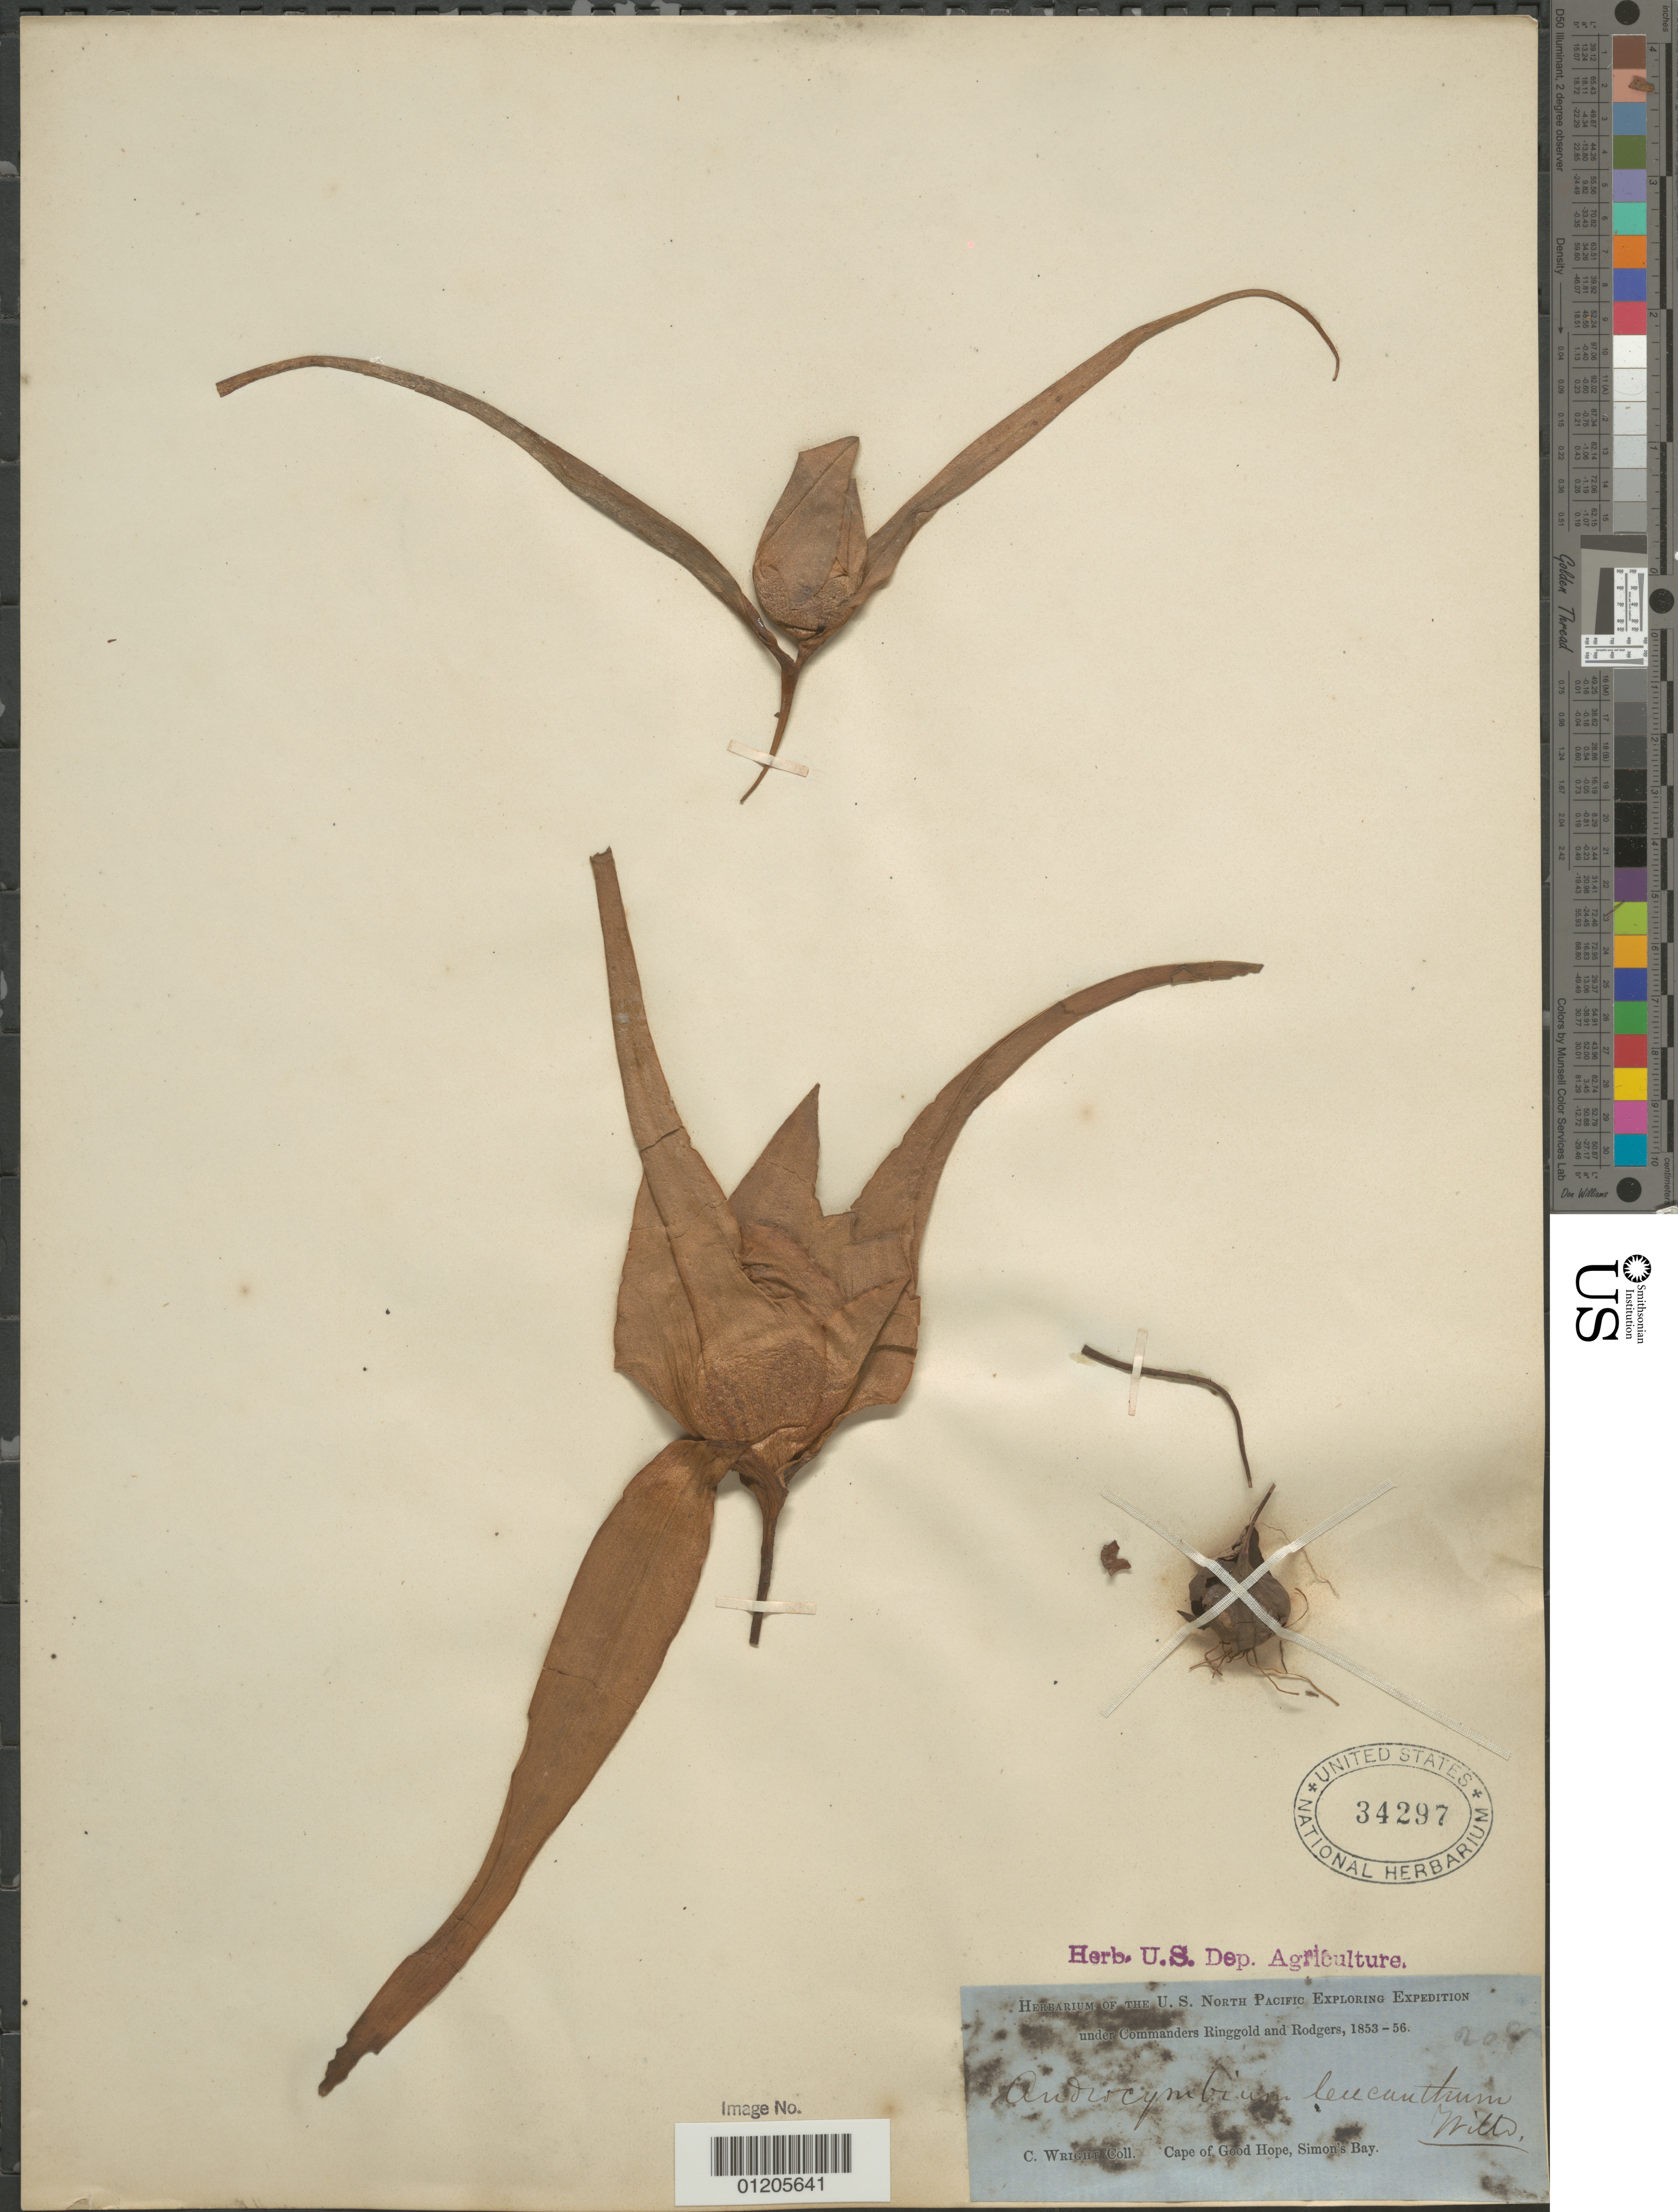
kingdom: Plantae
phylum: Tracheophyta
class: Liliopsida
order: Liliales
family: Colchicaceae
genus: Androcymbium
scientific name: Androcymbium leucanthum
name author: Willd.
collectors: C. Wright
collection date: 1853/1856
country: South Africa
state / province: Western Cape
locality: Cape of Good Hope, Simon's Bay.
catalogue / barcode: US 34297